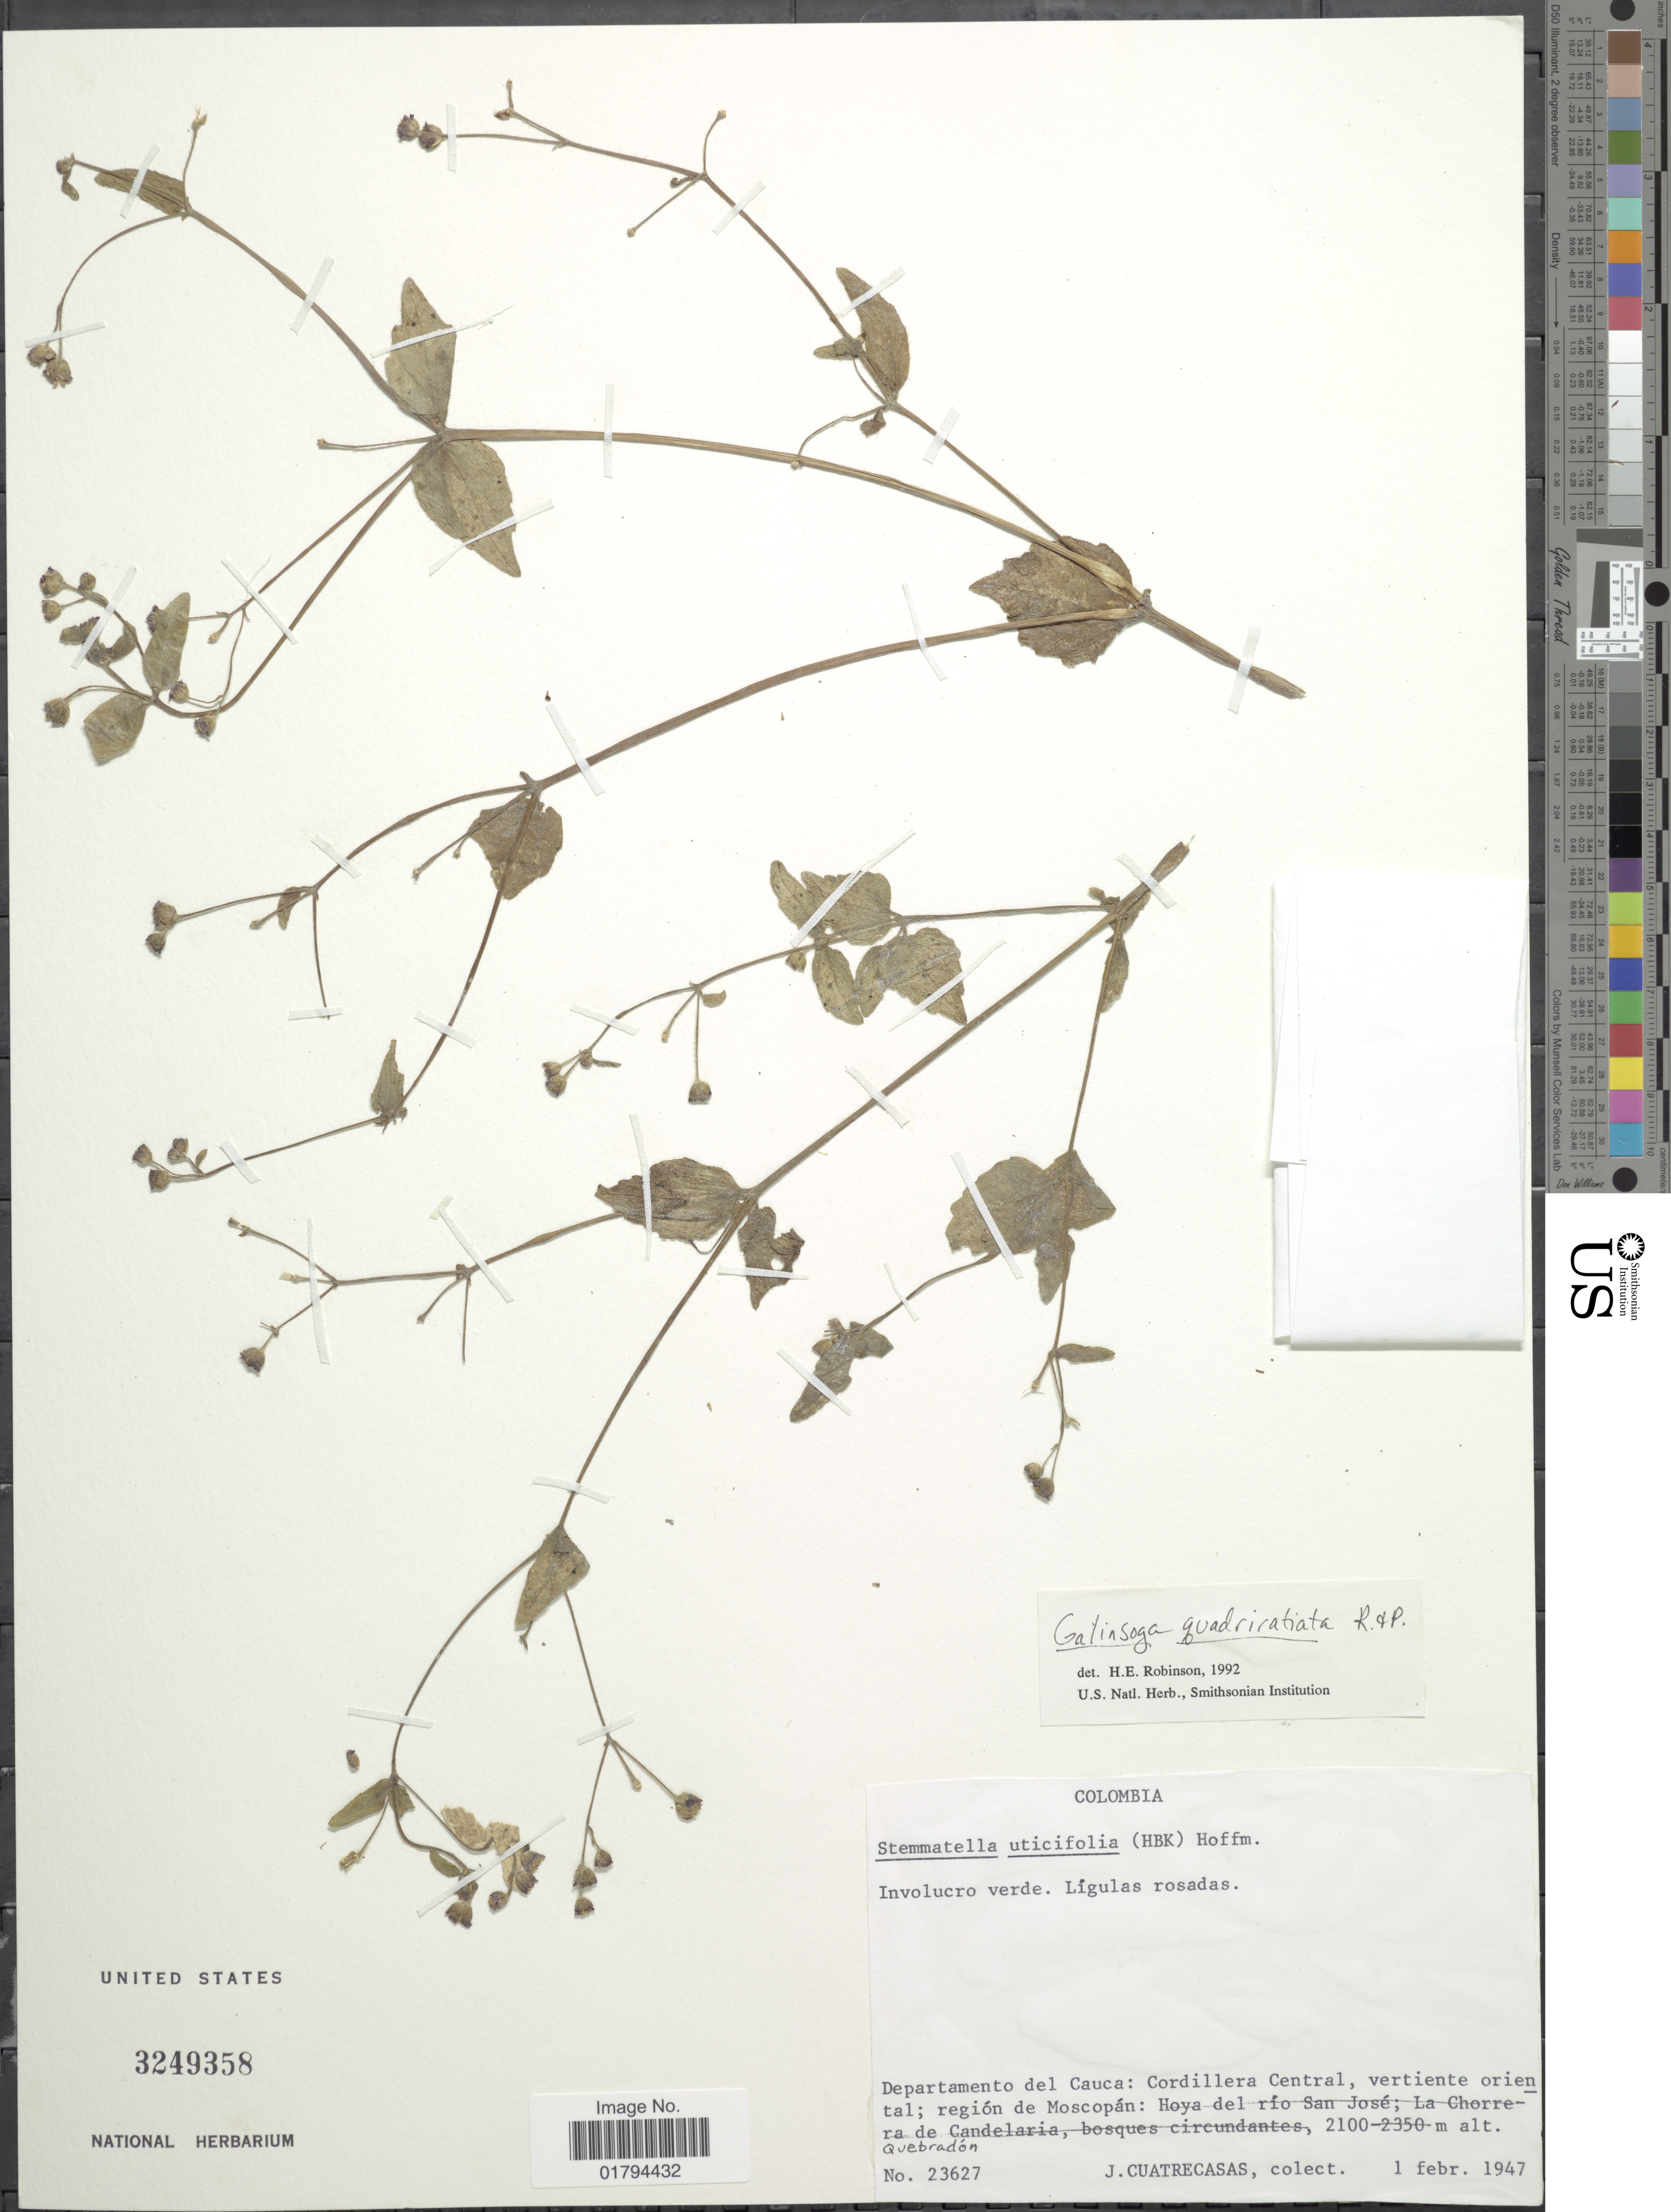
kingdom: Plantae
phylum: Tracheophyta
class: Magnoliopsida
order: Asterales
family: Asteraceae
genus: Galinsoga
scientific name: Galinsoga quadriradiata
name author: Ruiz & Pav.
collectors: J. Cuatrecasas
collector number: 23627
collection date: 1947-02-01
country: Colombia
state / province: Cauca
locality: Cordillera Central, vertiente oriental; region de Moscopan, quebradon.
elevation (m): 2100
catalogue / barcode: US 3249358